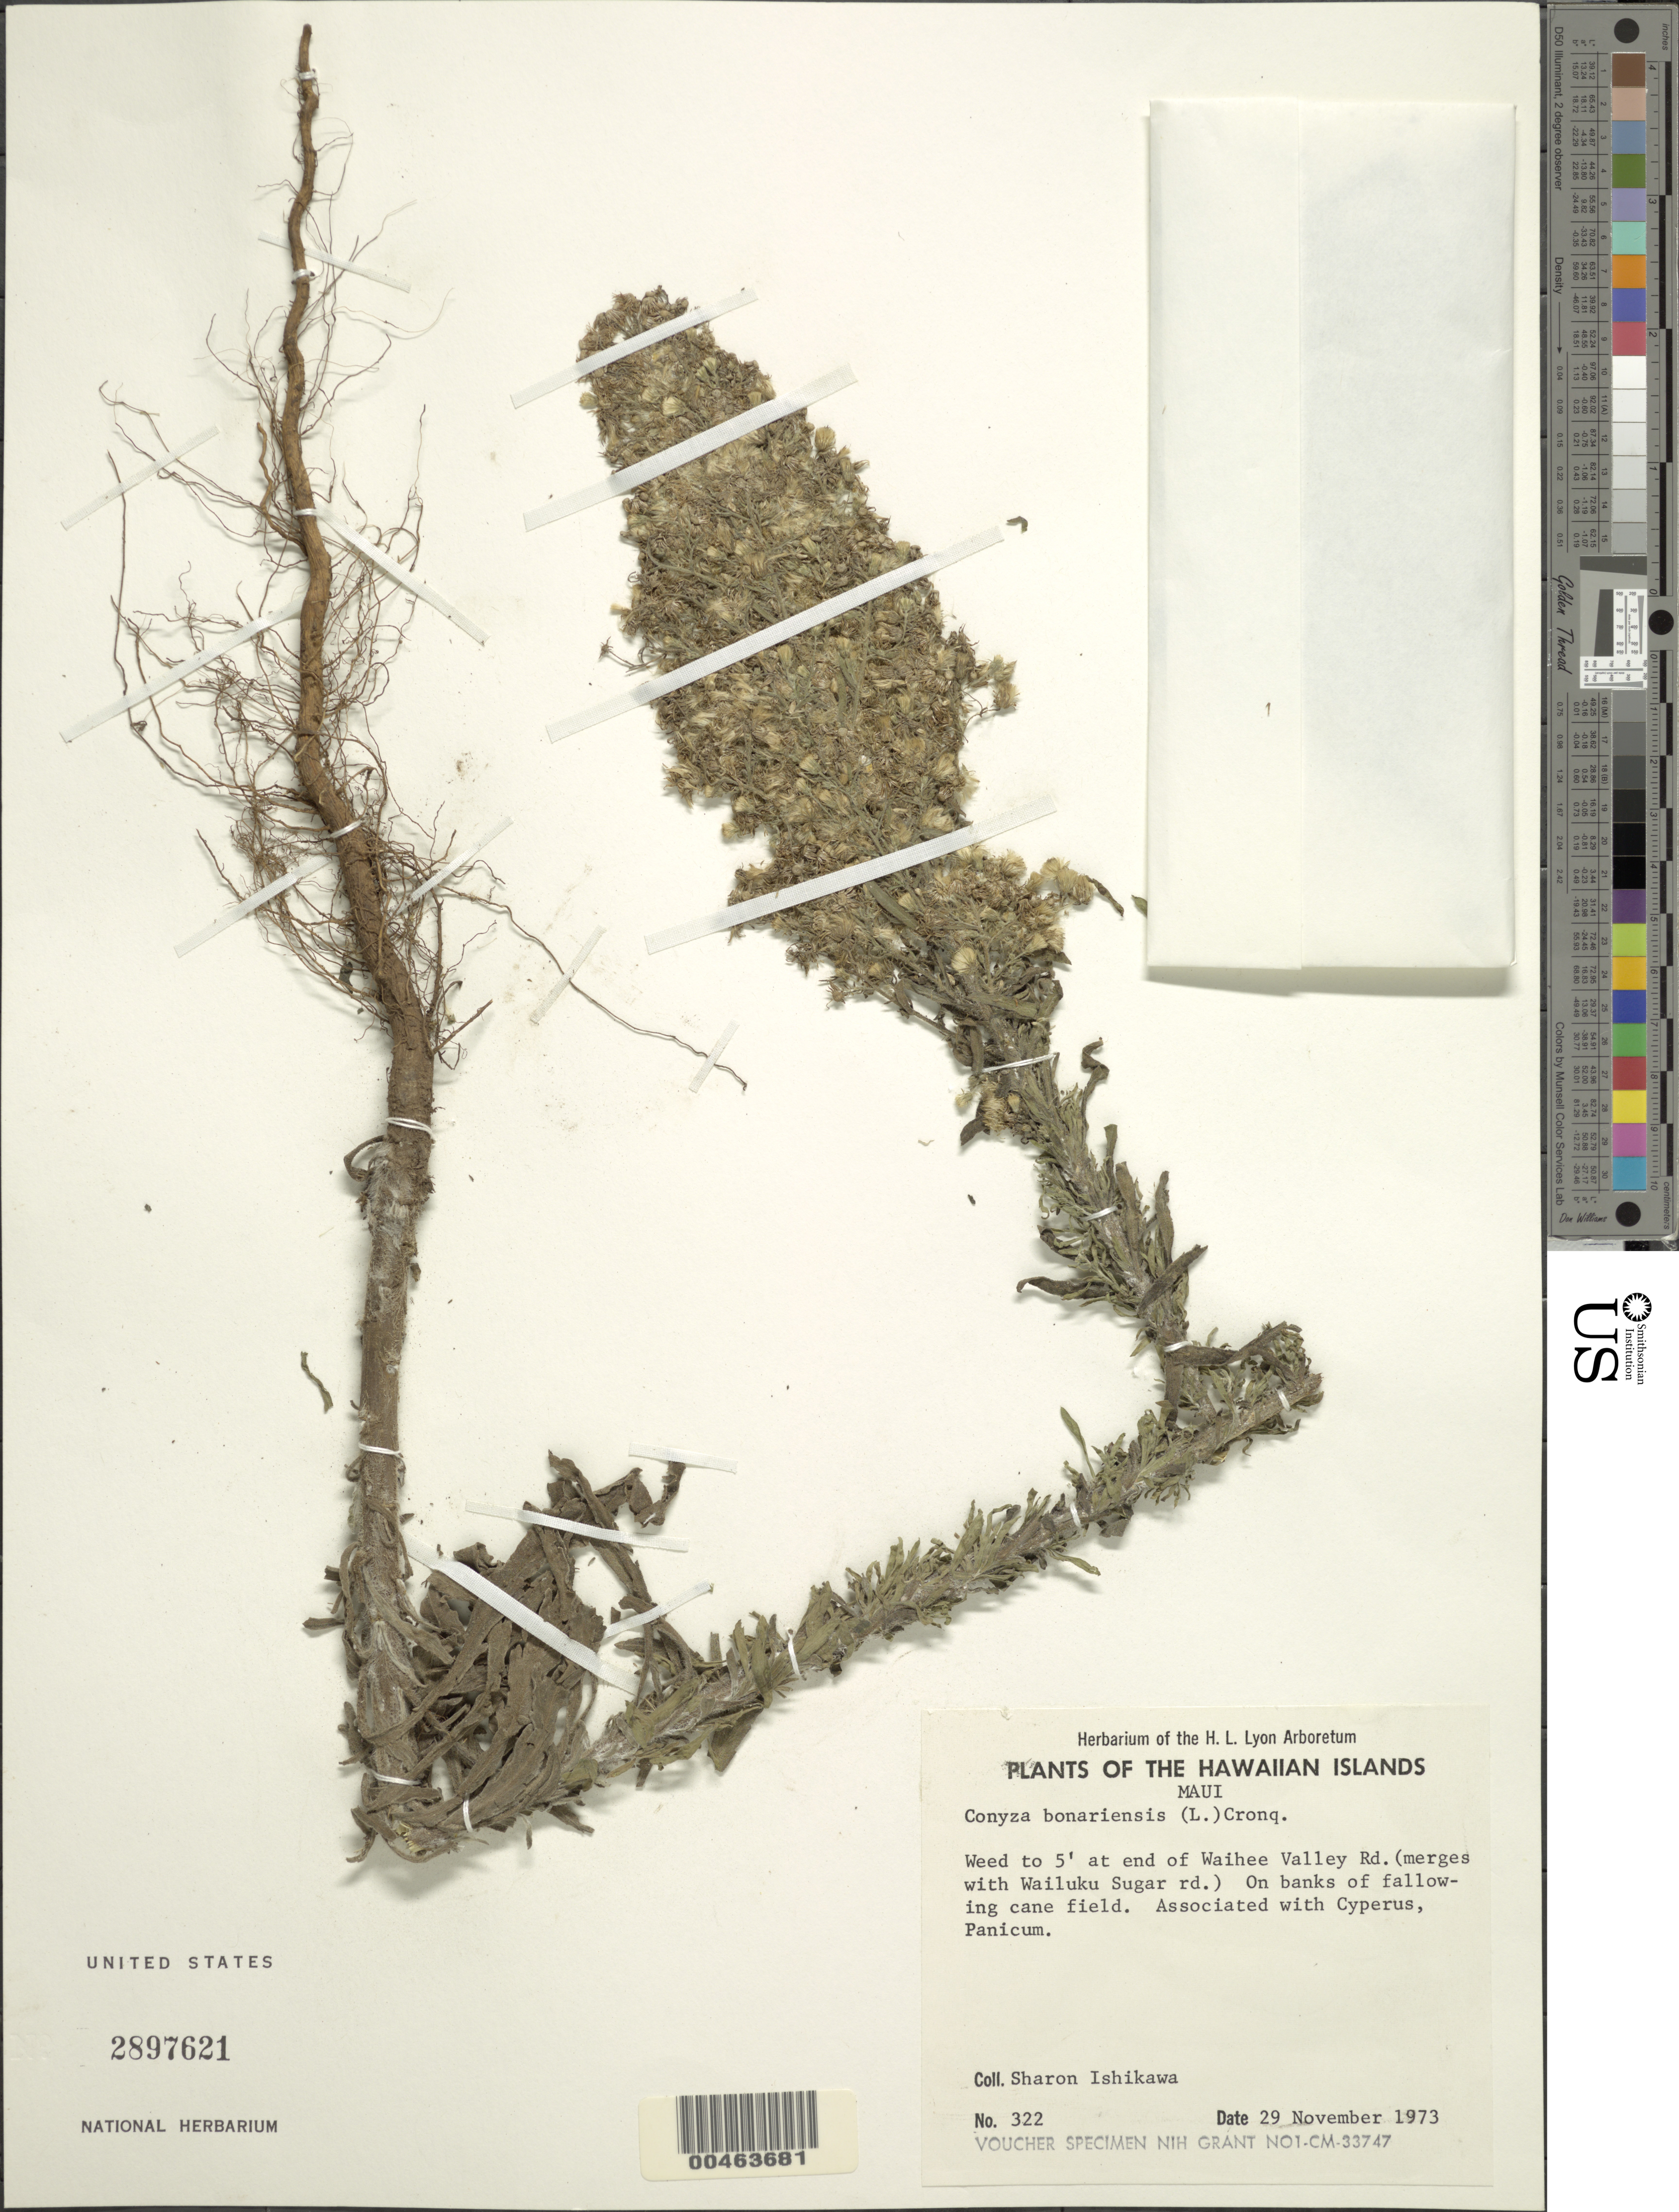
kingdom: Plantae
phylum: Tracheophyta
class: Magnoliopsida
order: Asterales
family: Asteraceae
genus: Erigeron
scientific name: Erigeron sumatrensis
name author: Retz.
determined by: Faccenda, K.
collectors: S. S. Ishikawa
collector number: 322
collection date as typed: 29 Nov 1973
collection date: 1973-11-29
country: United States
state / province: Hawaii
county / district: Maui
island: Maui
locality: at end of Waihee Valley Rd. (merges with Wailuku Sugar rd.)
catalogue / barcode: US 2897621